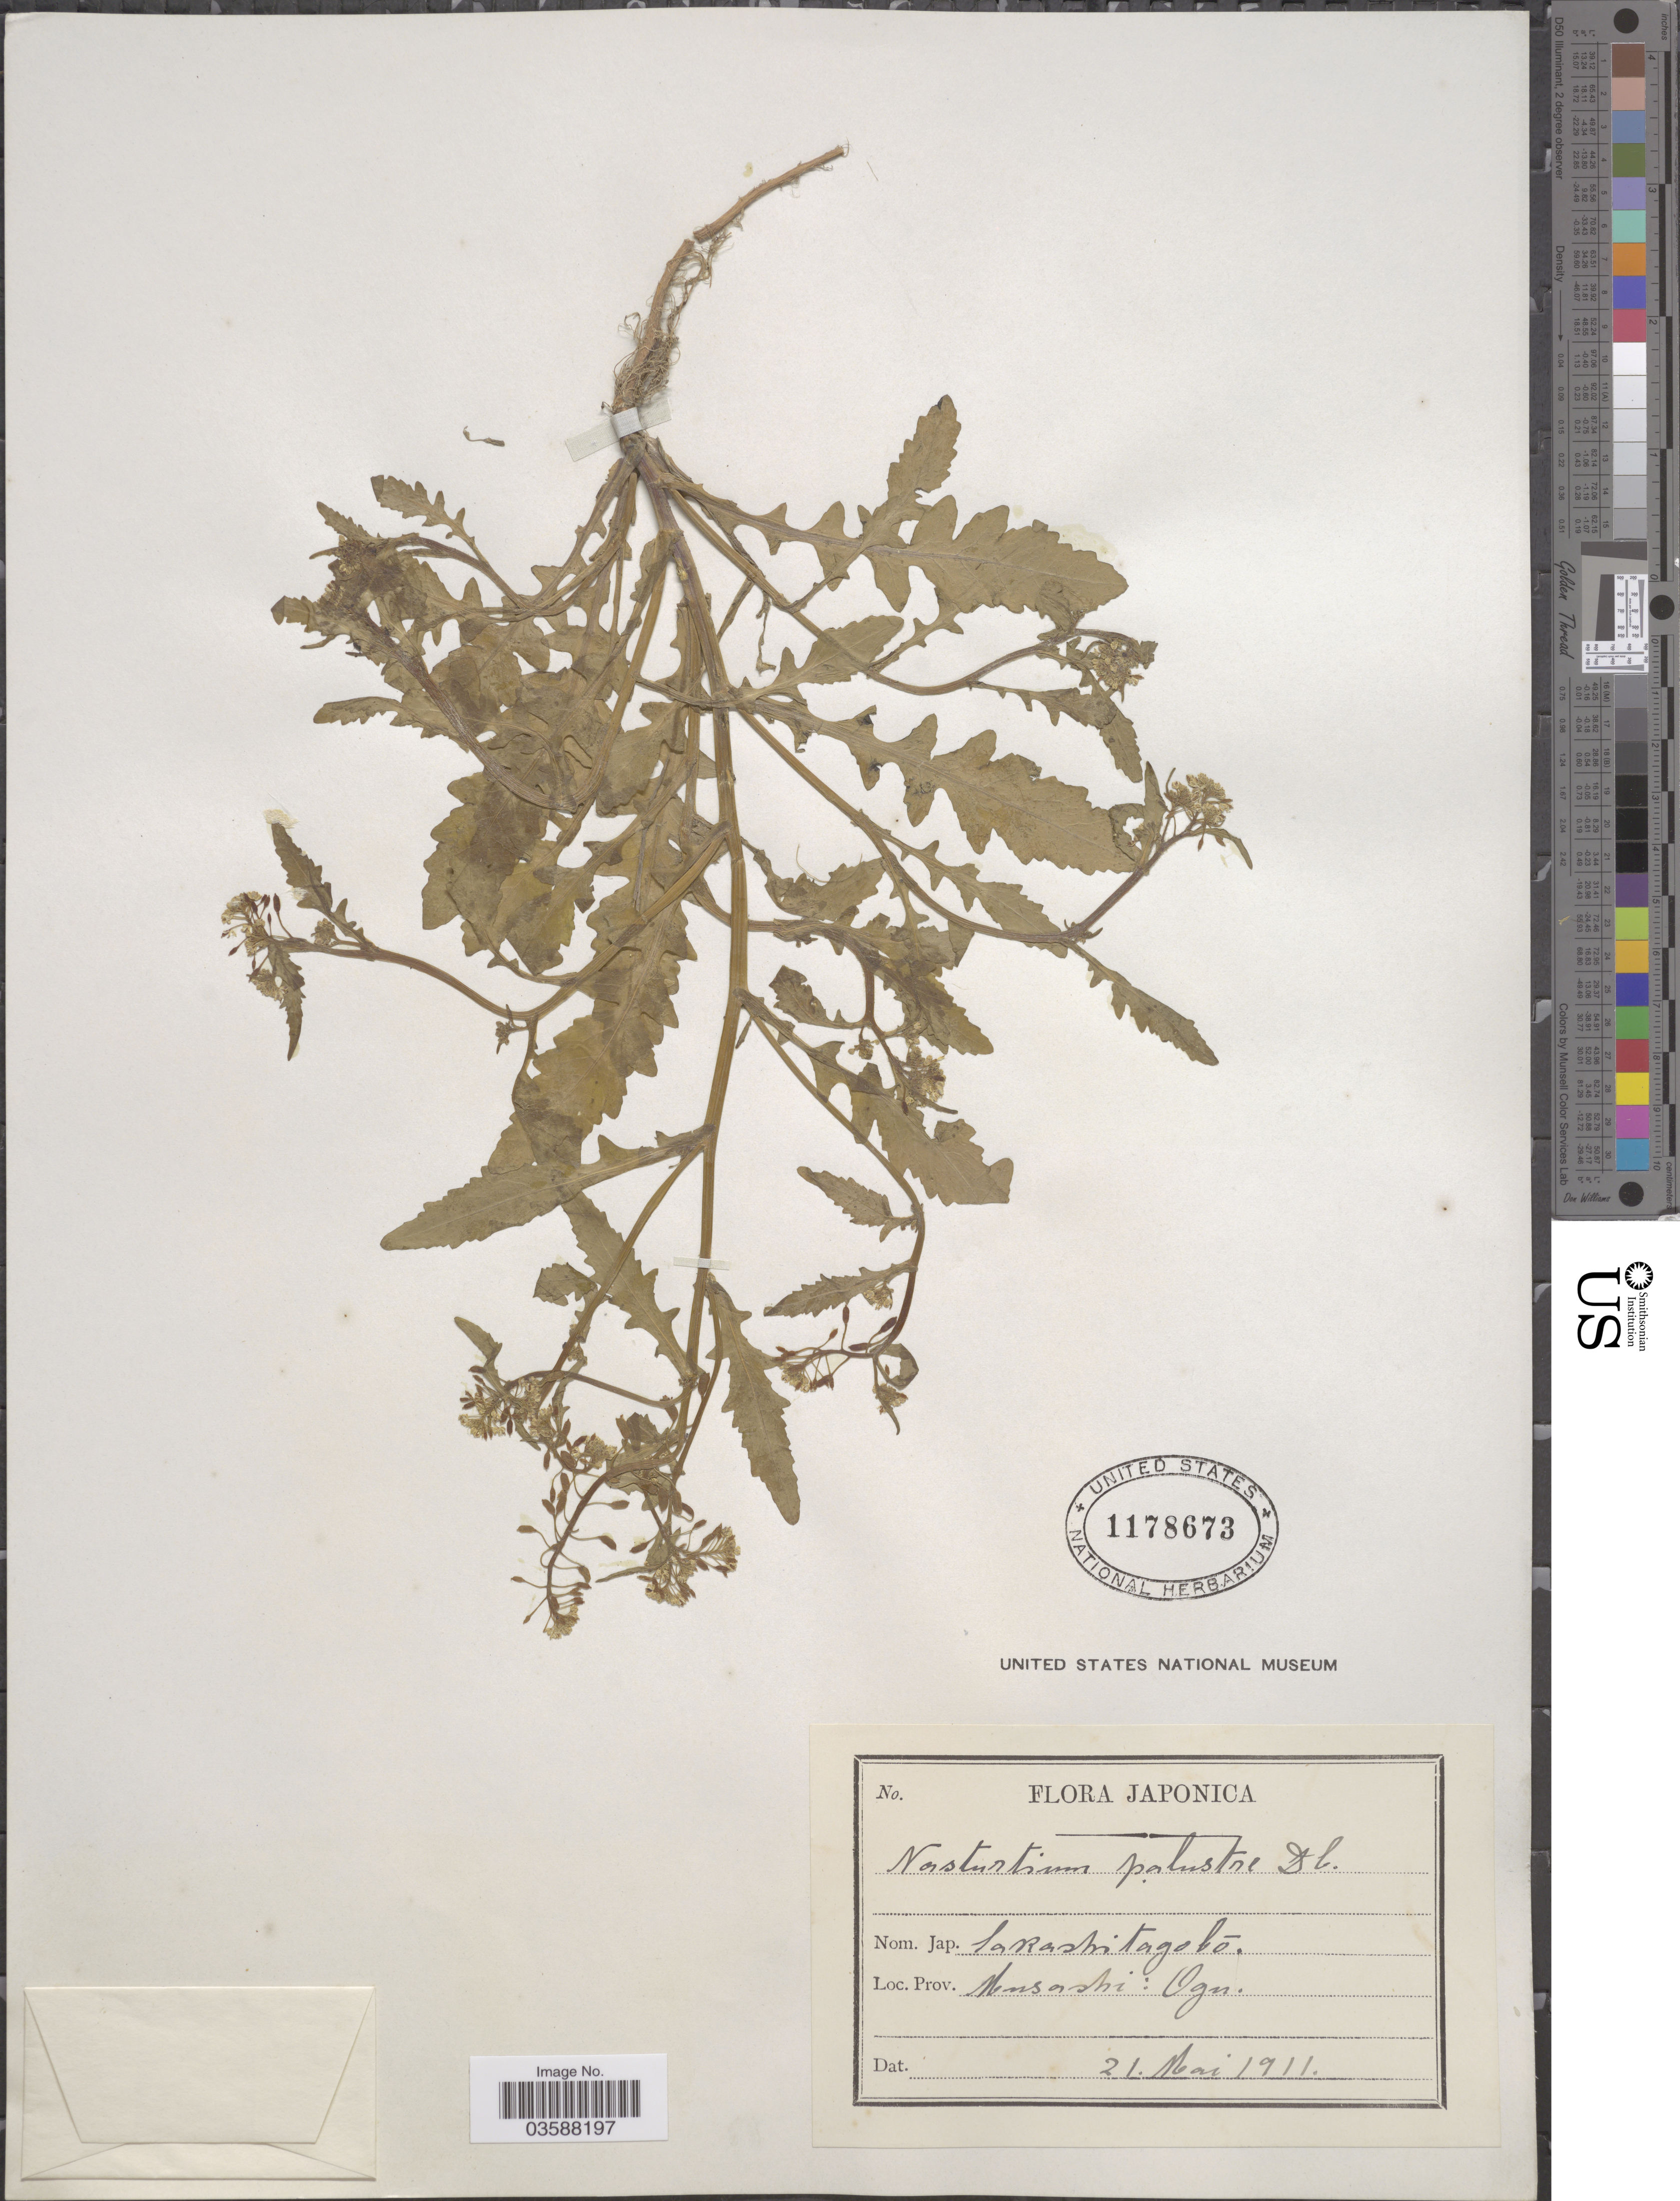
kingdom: Plantae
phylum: Tracheophyta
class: Magnoliopsida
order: Brassicales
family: Brassicaceae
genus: Rorippa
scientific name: Rorippa palustris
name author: (L.) Besser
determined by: Strong, M. T., (US), Smithsonian Institution - National Museum of Natural History (UNITED STATES)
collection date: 1911-05-21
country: Japan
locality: Japonica. Musashi: Ogu.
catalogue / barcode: US 1178673